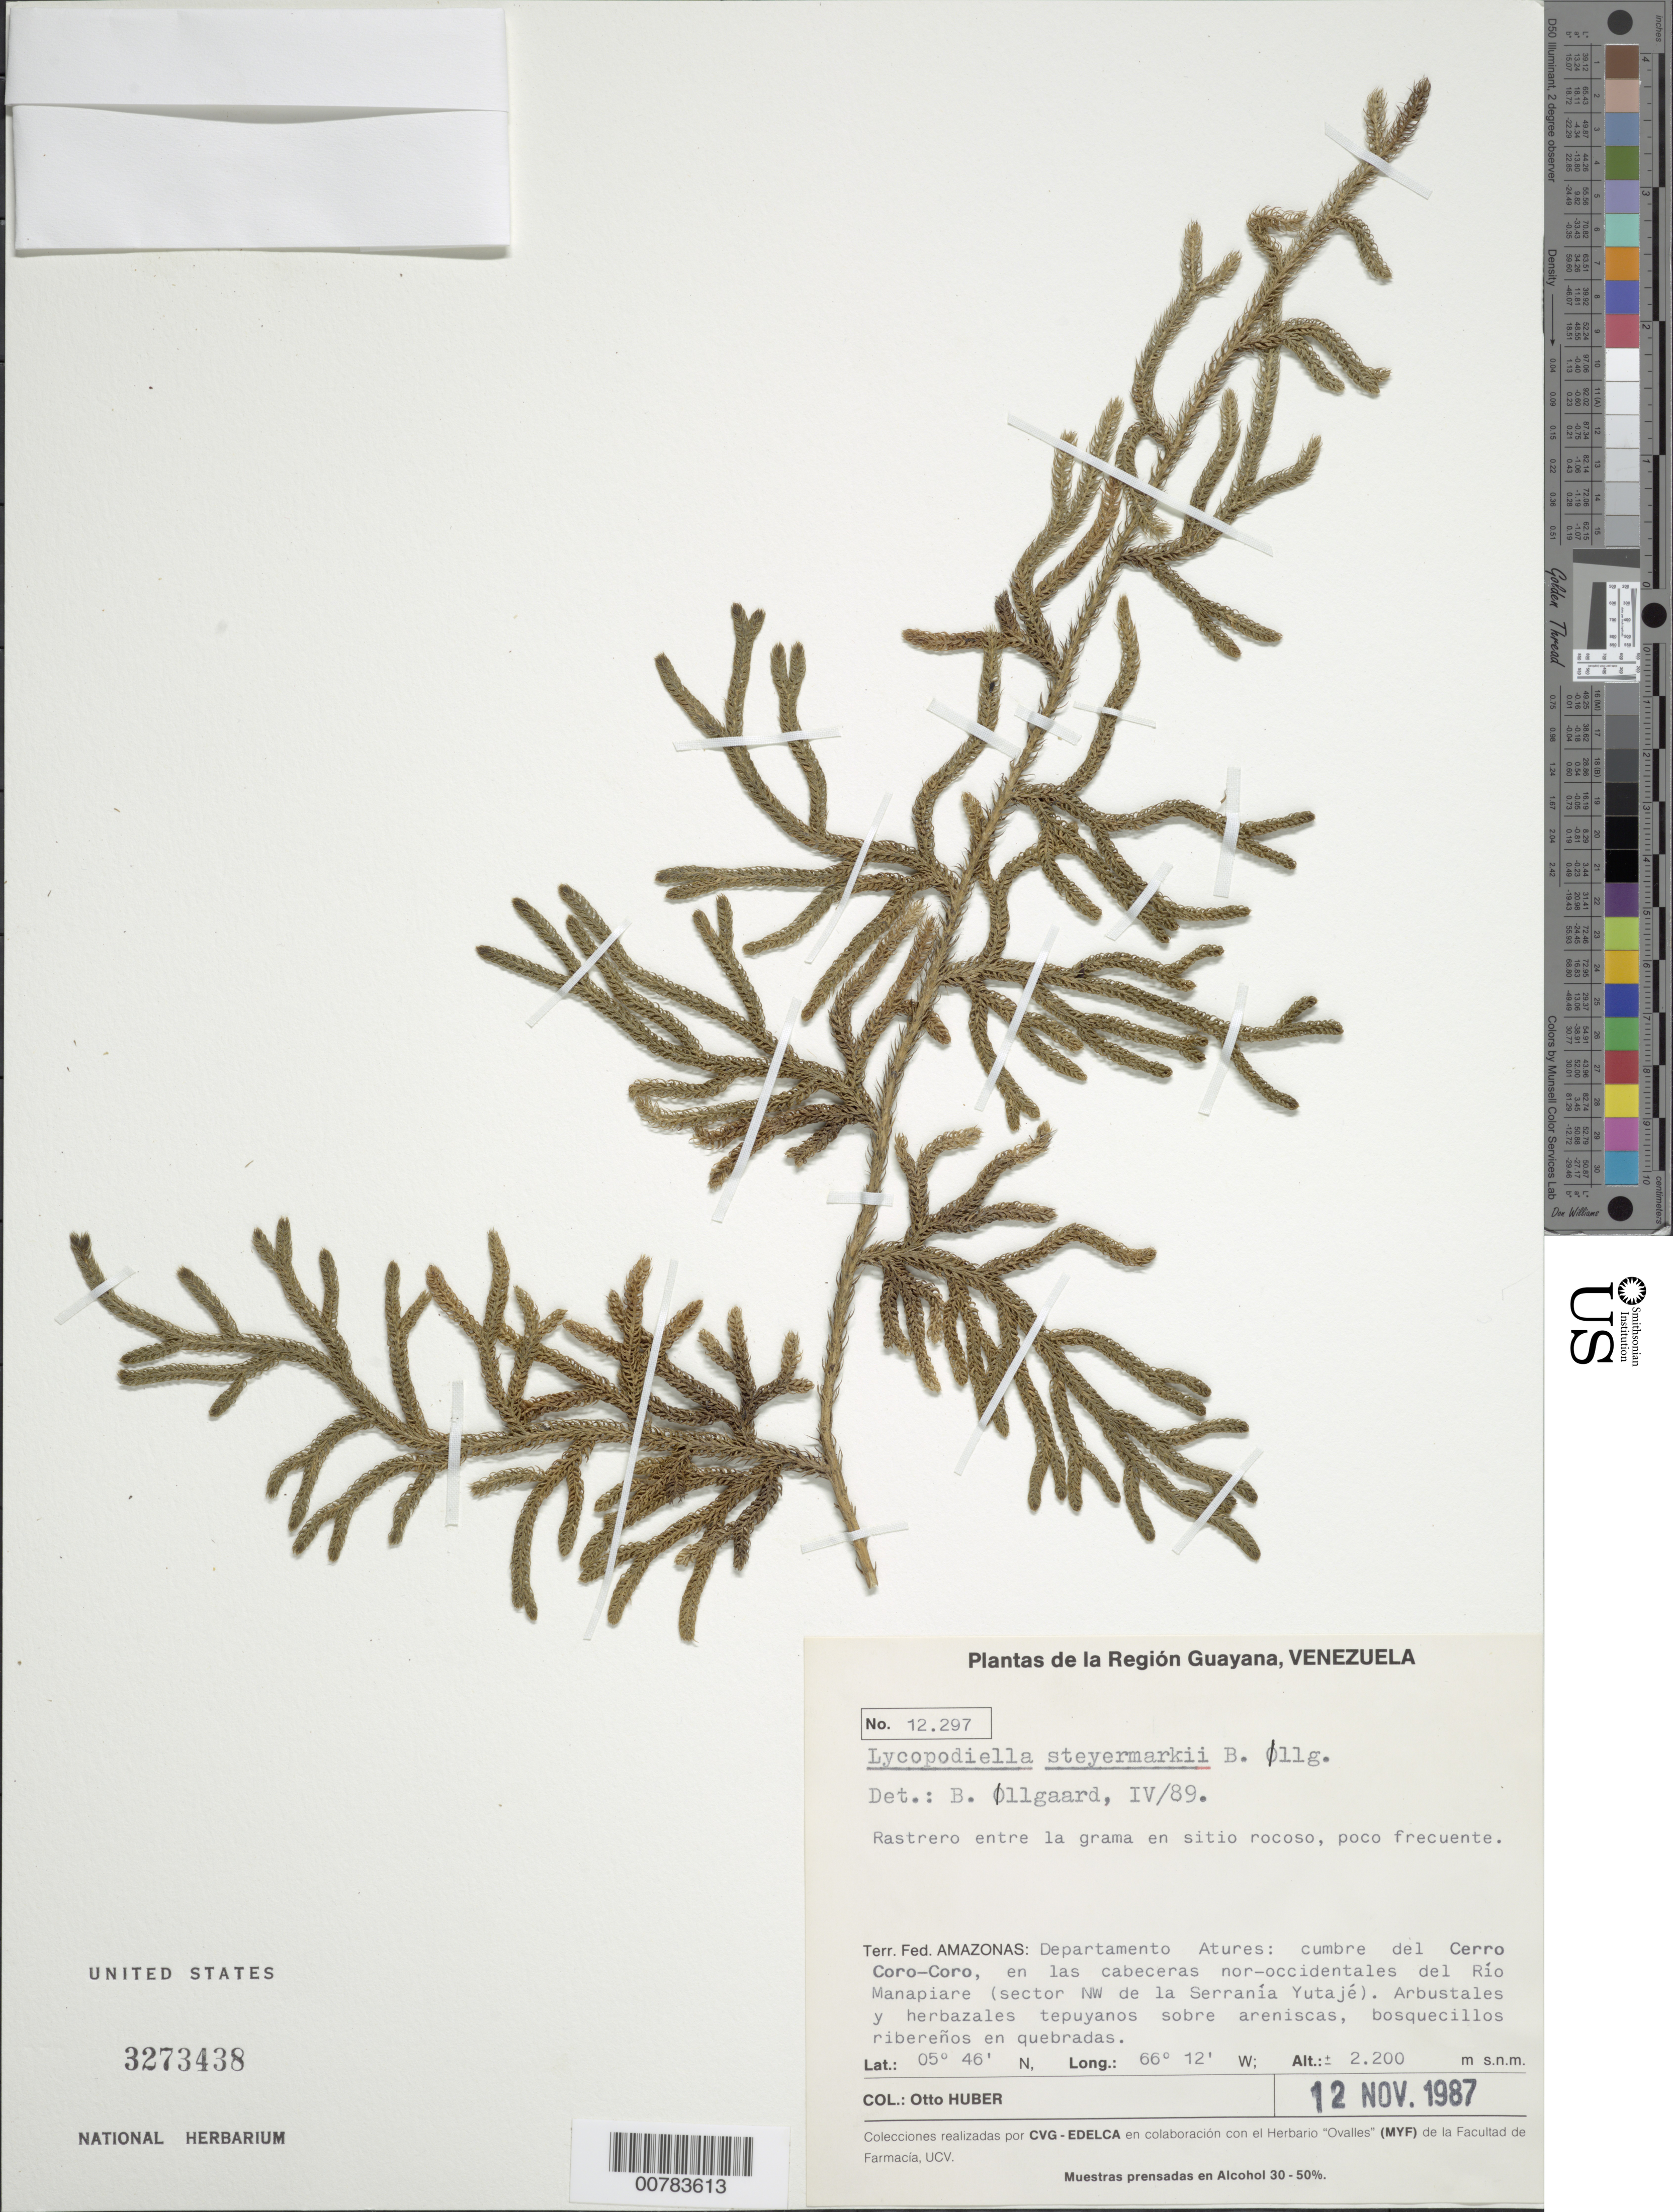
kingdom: Plantae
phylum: Tracheophyta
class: Lycopodiopsida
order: Lycopodiales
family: Lycopodiaceae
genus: Palhinhaea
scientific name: Palhinhaea steyermarkii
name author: (B. Øllg.) Holub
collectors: O. Huber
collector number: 12297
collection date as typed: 12-Nov-87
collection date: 1987-11-12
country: Venezuela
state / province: Amazonas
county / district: Atures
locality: Cerro Coro-Coro, en las cabeceras nor-occidentales del Río Manapiare (Sector NW de la Serranía Yutajé)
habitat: Arbutales y herbazales tepuyanos sobre areniscas, bosquecillos riberenos en quebradas. Rastrero entre la grama en sitio rocoso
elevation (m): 2200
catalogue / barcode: US 3273438